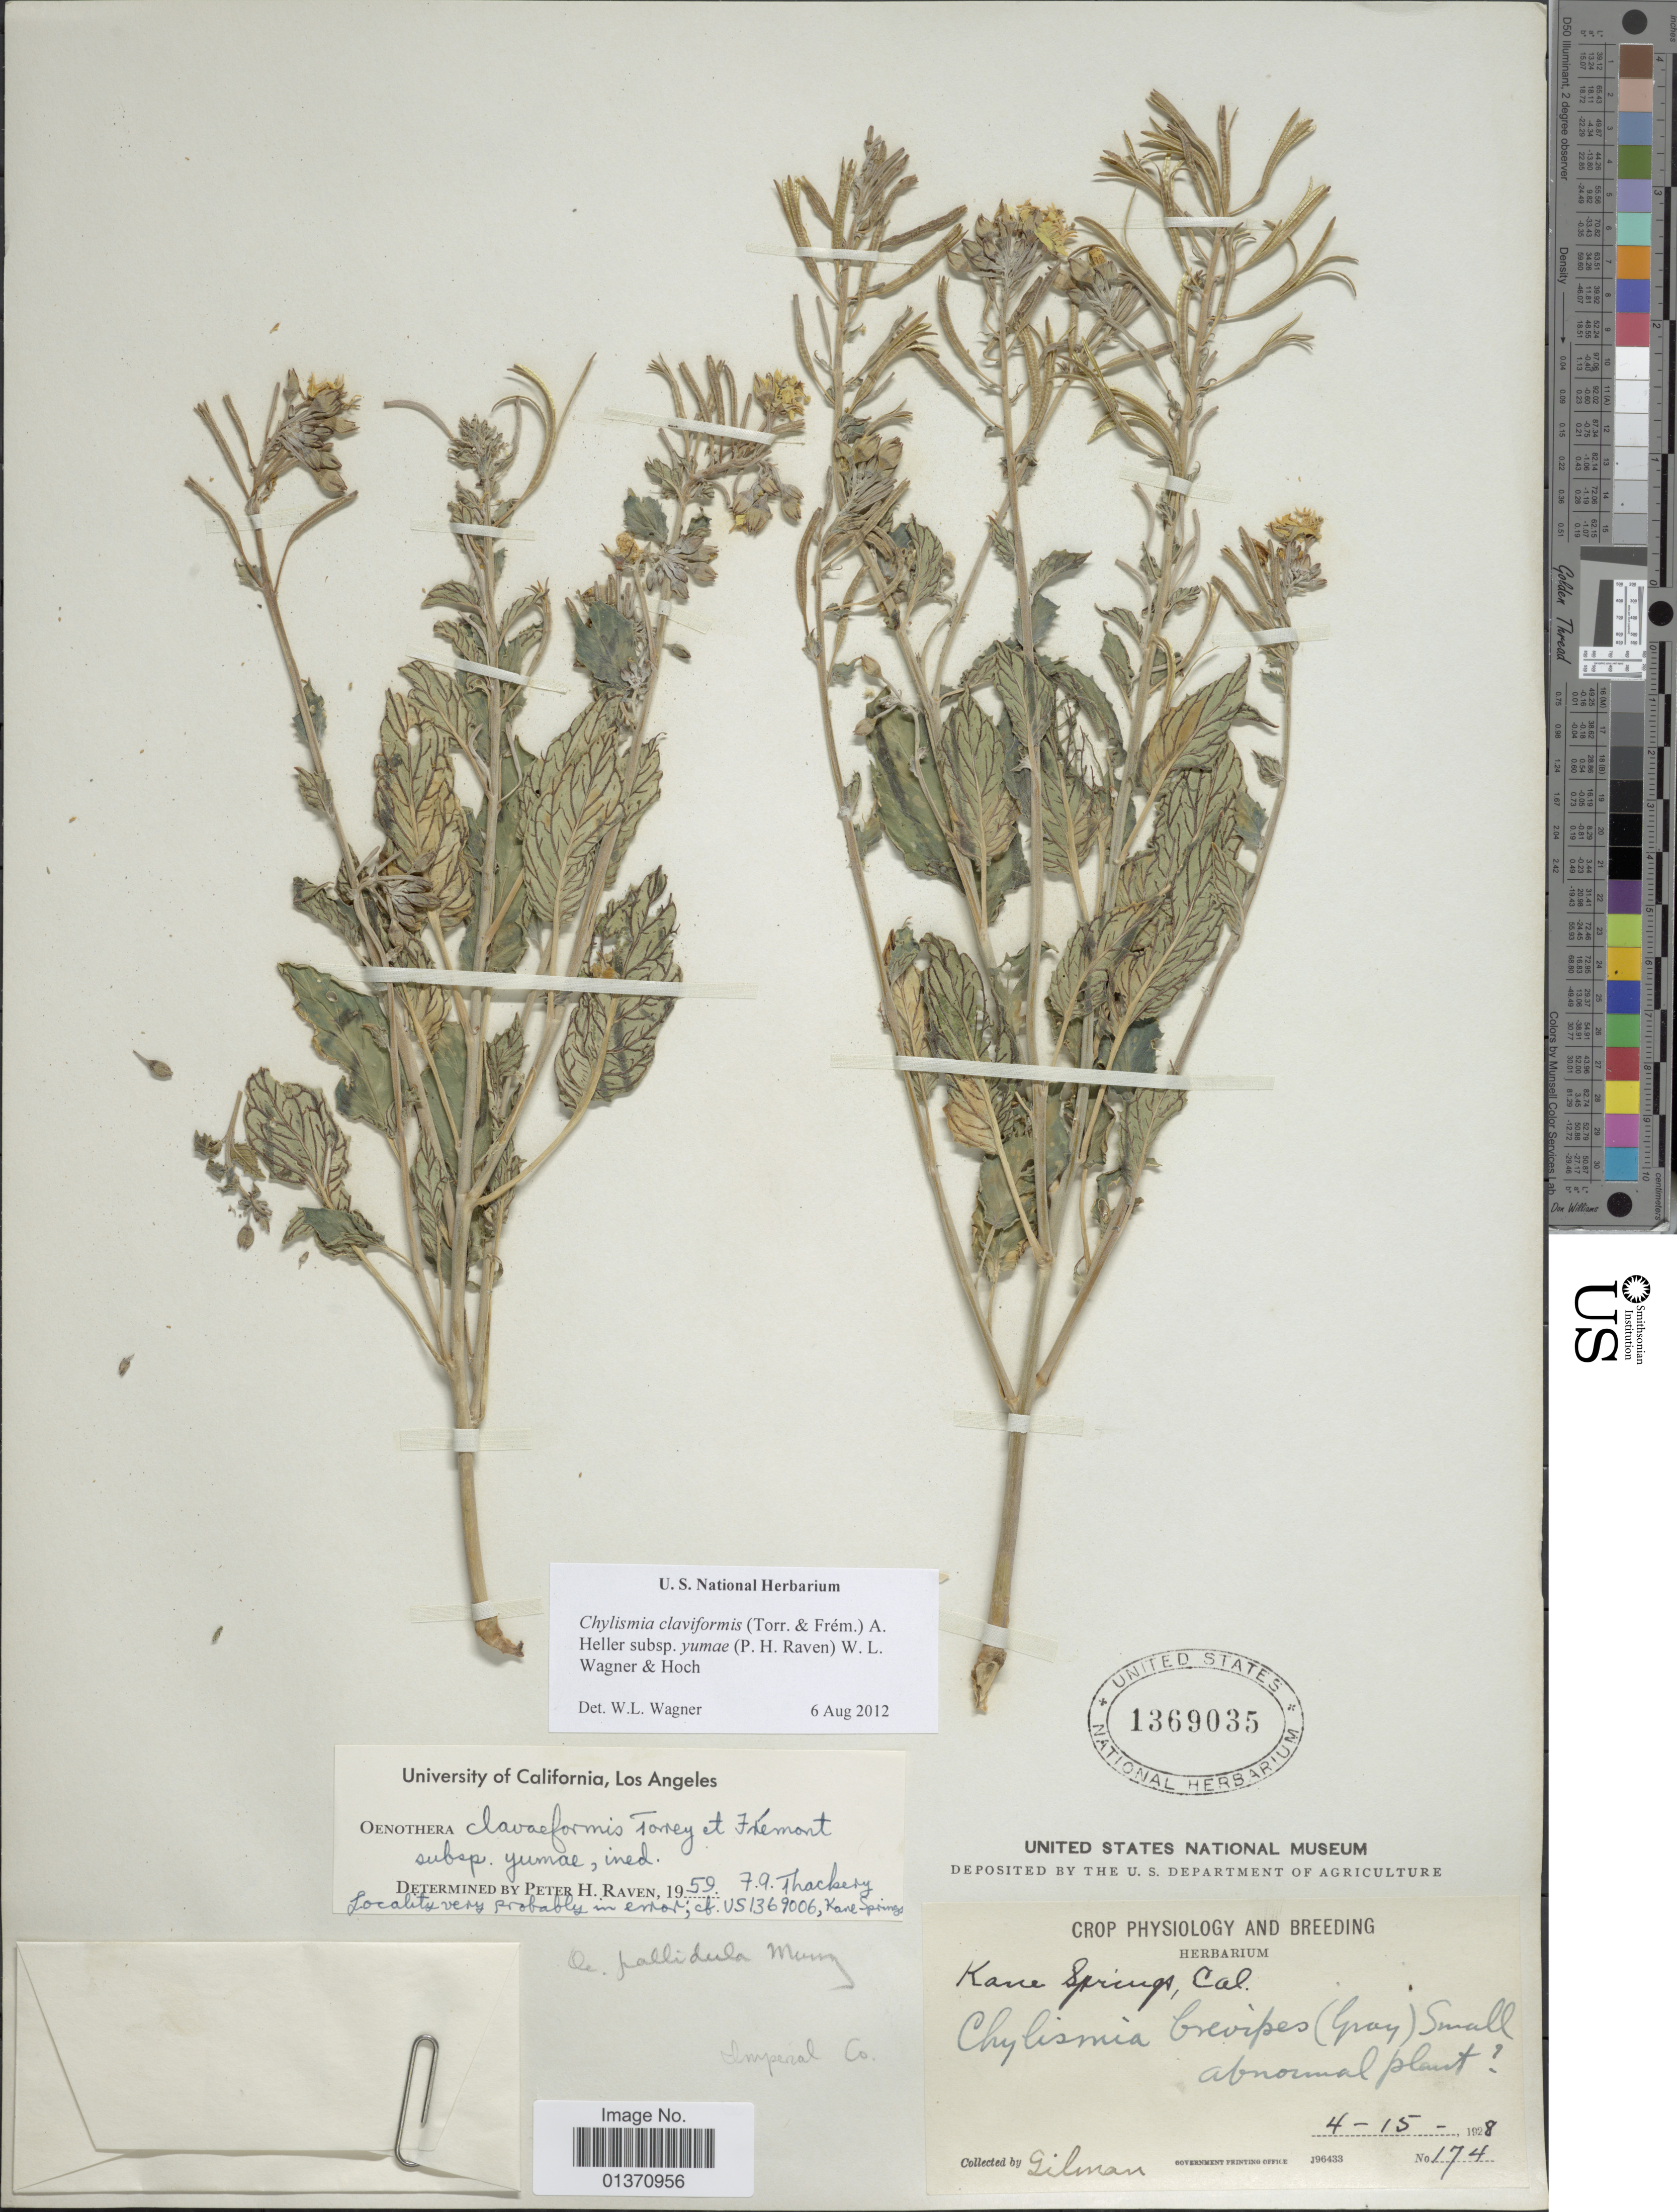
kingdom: Plantae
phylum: Tracheophyta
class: Magnoliopsida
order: Myrtales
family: Onagraceae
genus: Chylismia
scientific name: Chylismia claviformis subsp. yumae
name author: (P.H. Raven) W.L. Wagner & Hoch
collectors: -. Gilman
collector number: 174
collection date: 1928-04-15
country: United States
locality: Government Printing Office, Imperal Co.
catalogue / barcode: US 1369035